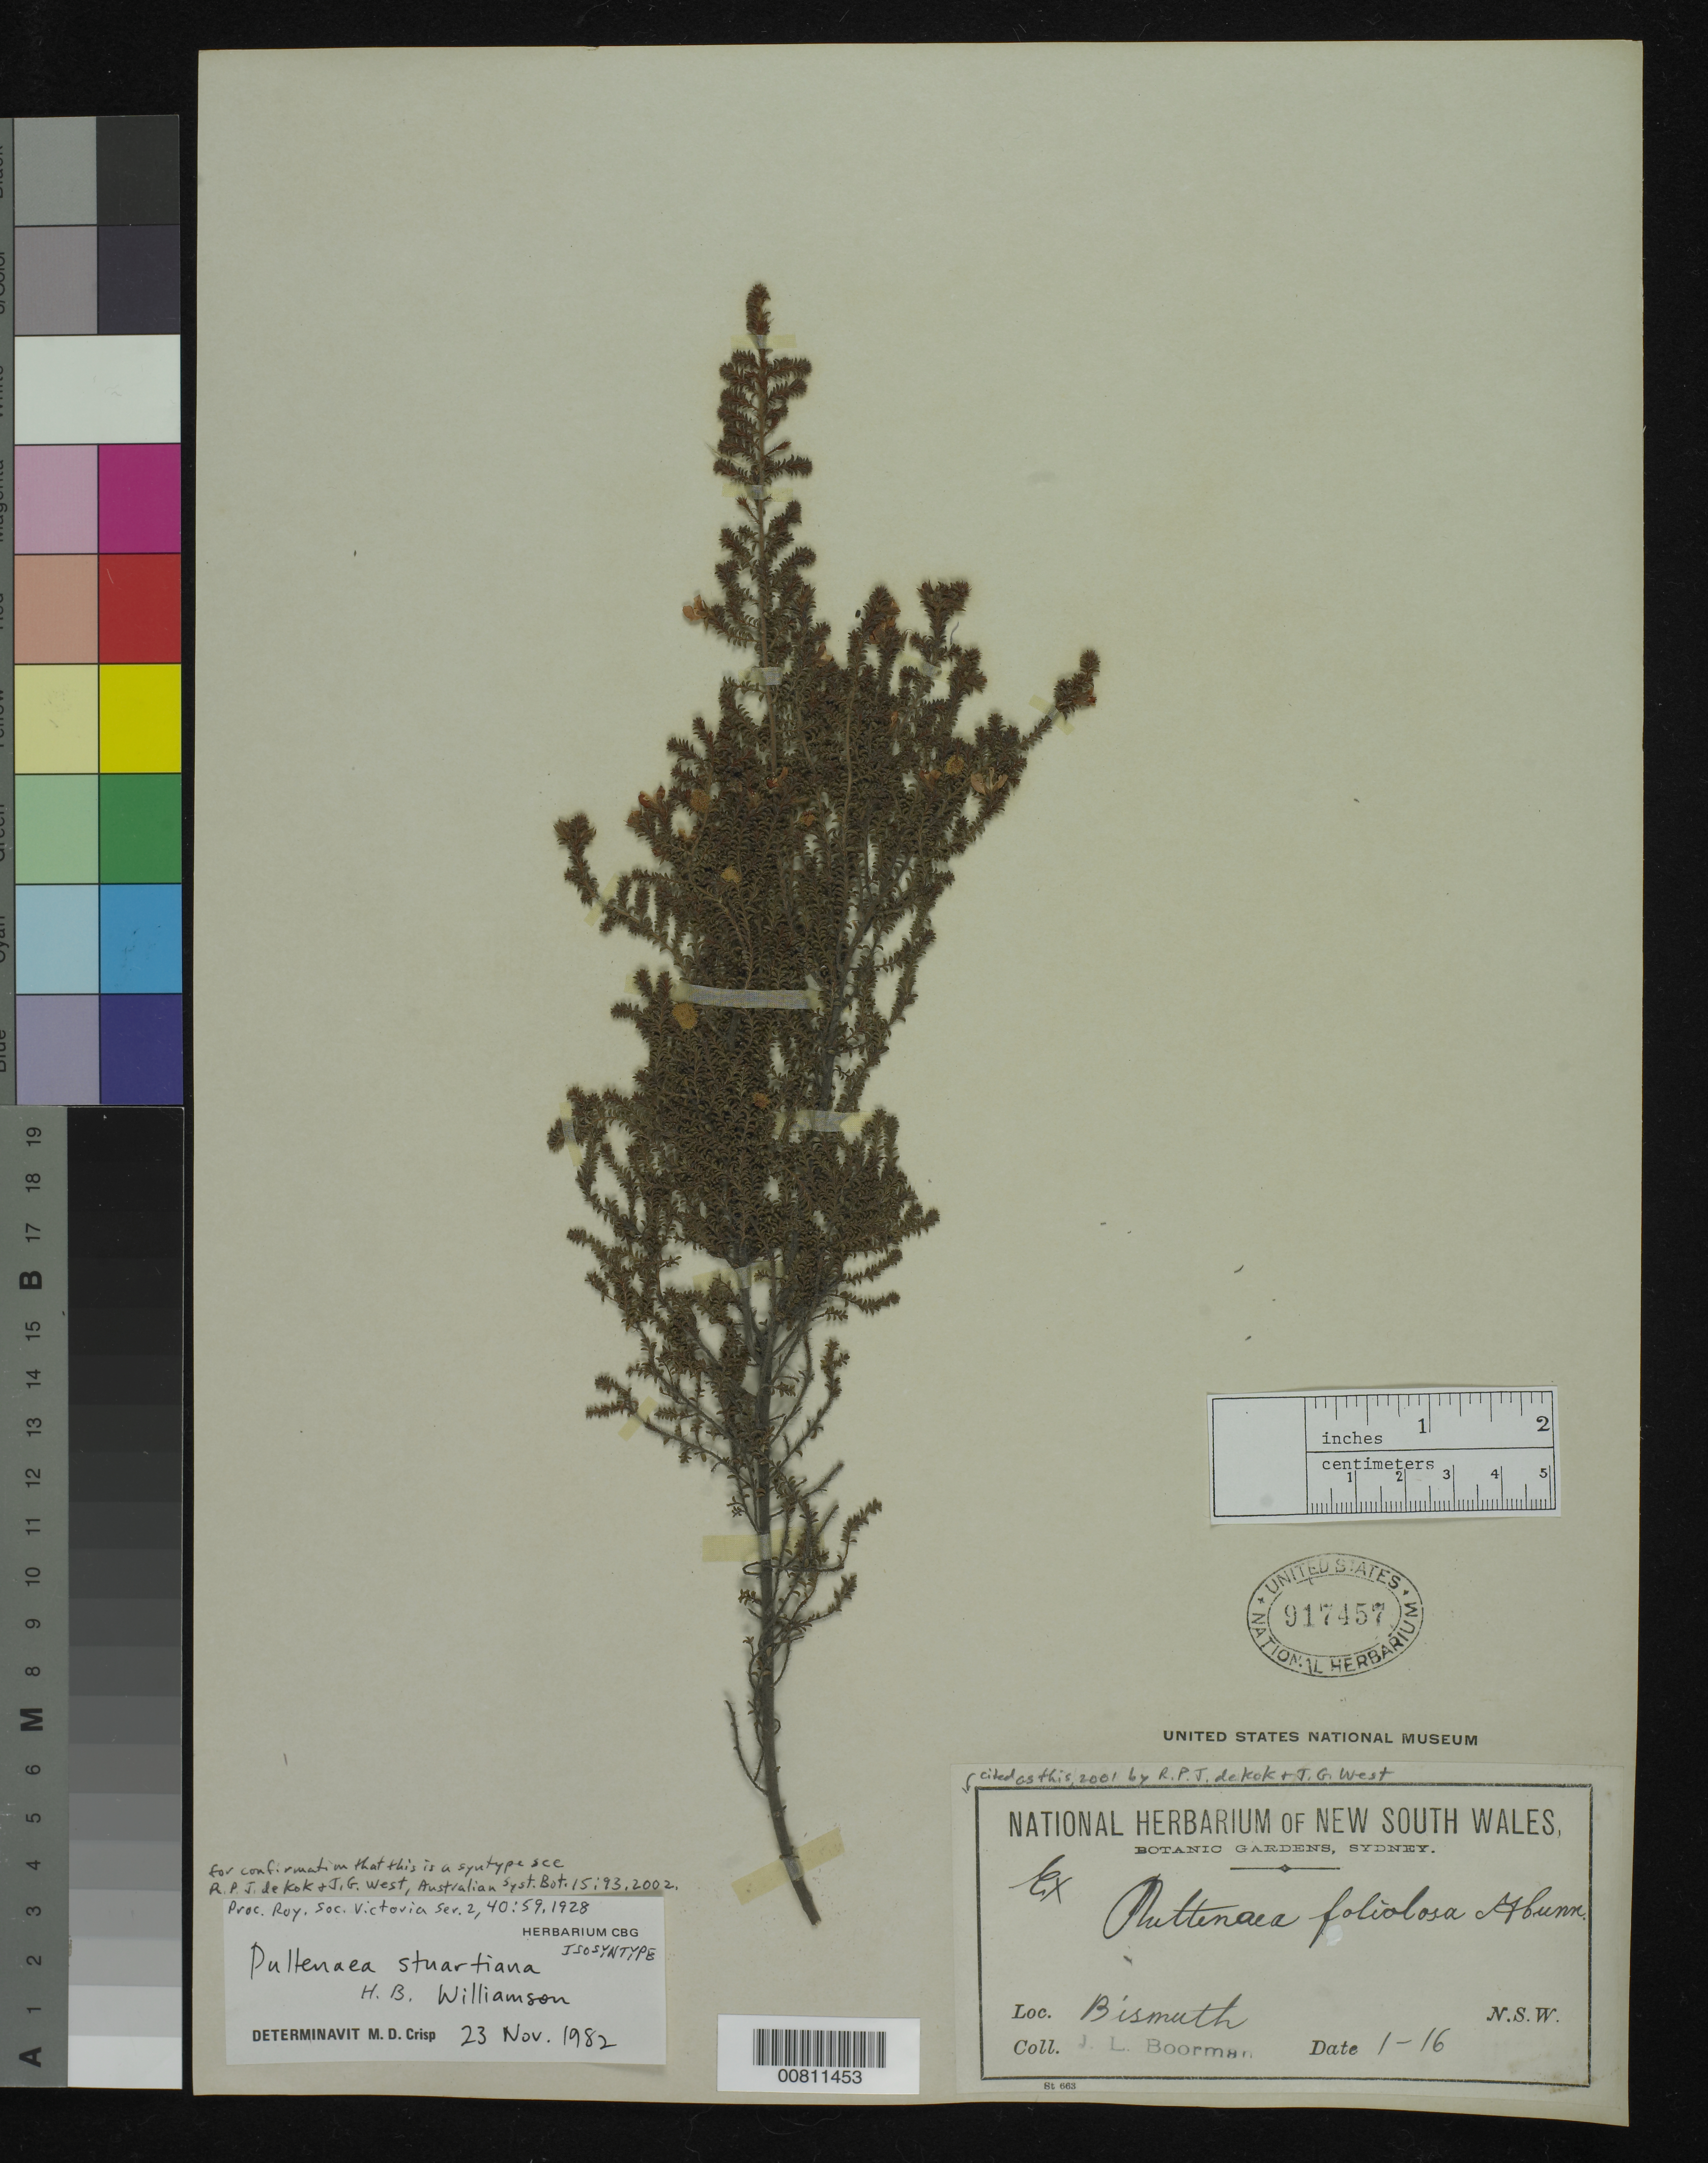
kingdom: Plantae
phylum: Tracheophyta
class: Magnoliopsida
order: Fabales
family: Fabaceae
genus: Pultenaea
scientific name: Pultenaea stuartiana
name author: Williamson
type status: Syntype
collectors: J. Boorman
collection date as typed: Jan 1916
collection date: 1916-01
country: Australia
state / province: New South Wales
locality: Bismuth. [protologue, "Torrington"; as cited by de Kok & West, "Bismuth, near Torrington"]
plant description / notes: Cited by R.P.J. de Kok & J.G. West, Austral. Syst. Bot. 15: 93 (2002).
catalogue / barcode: US 917457